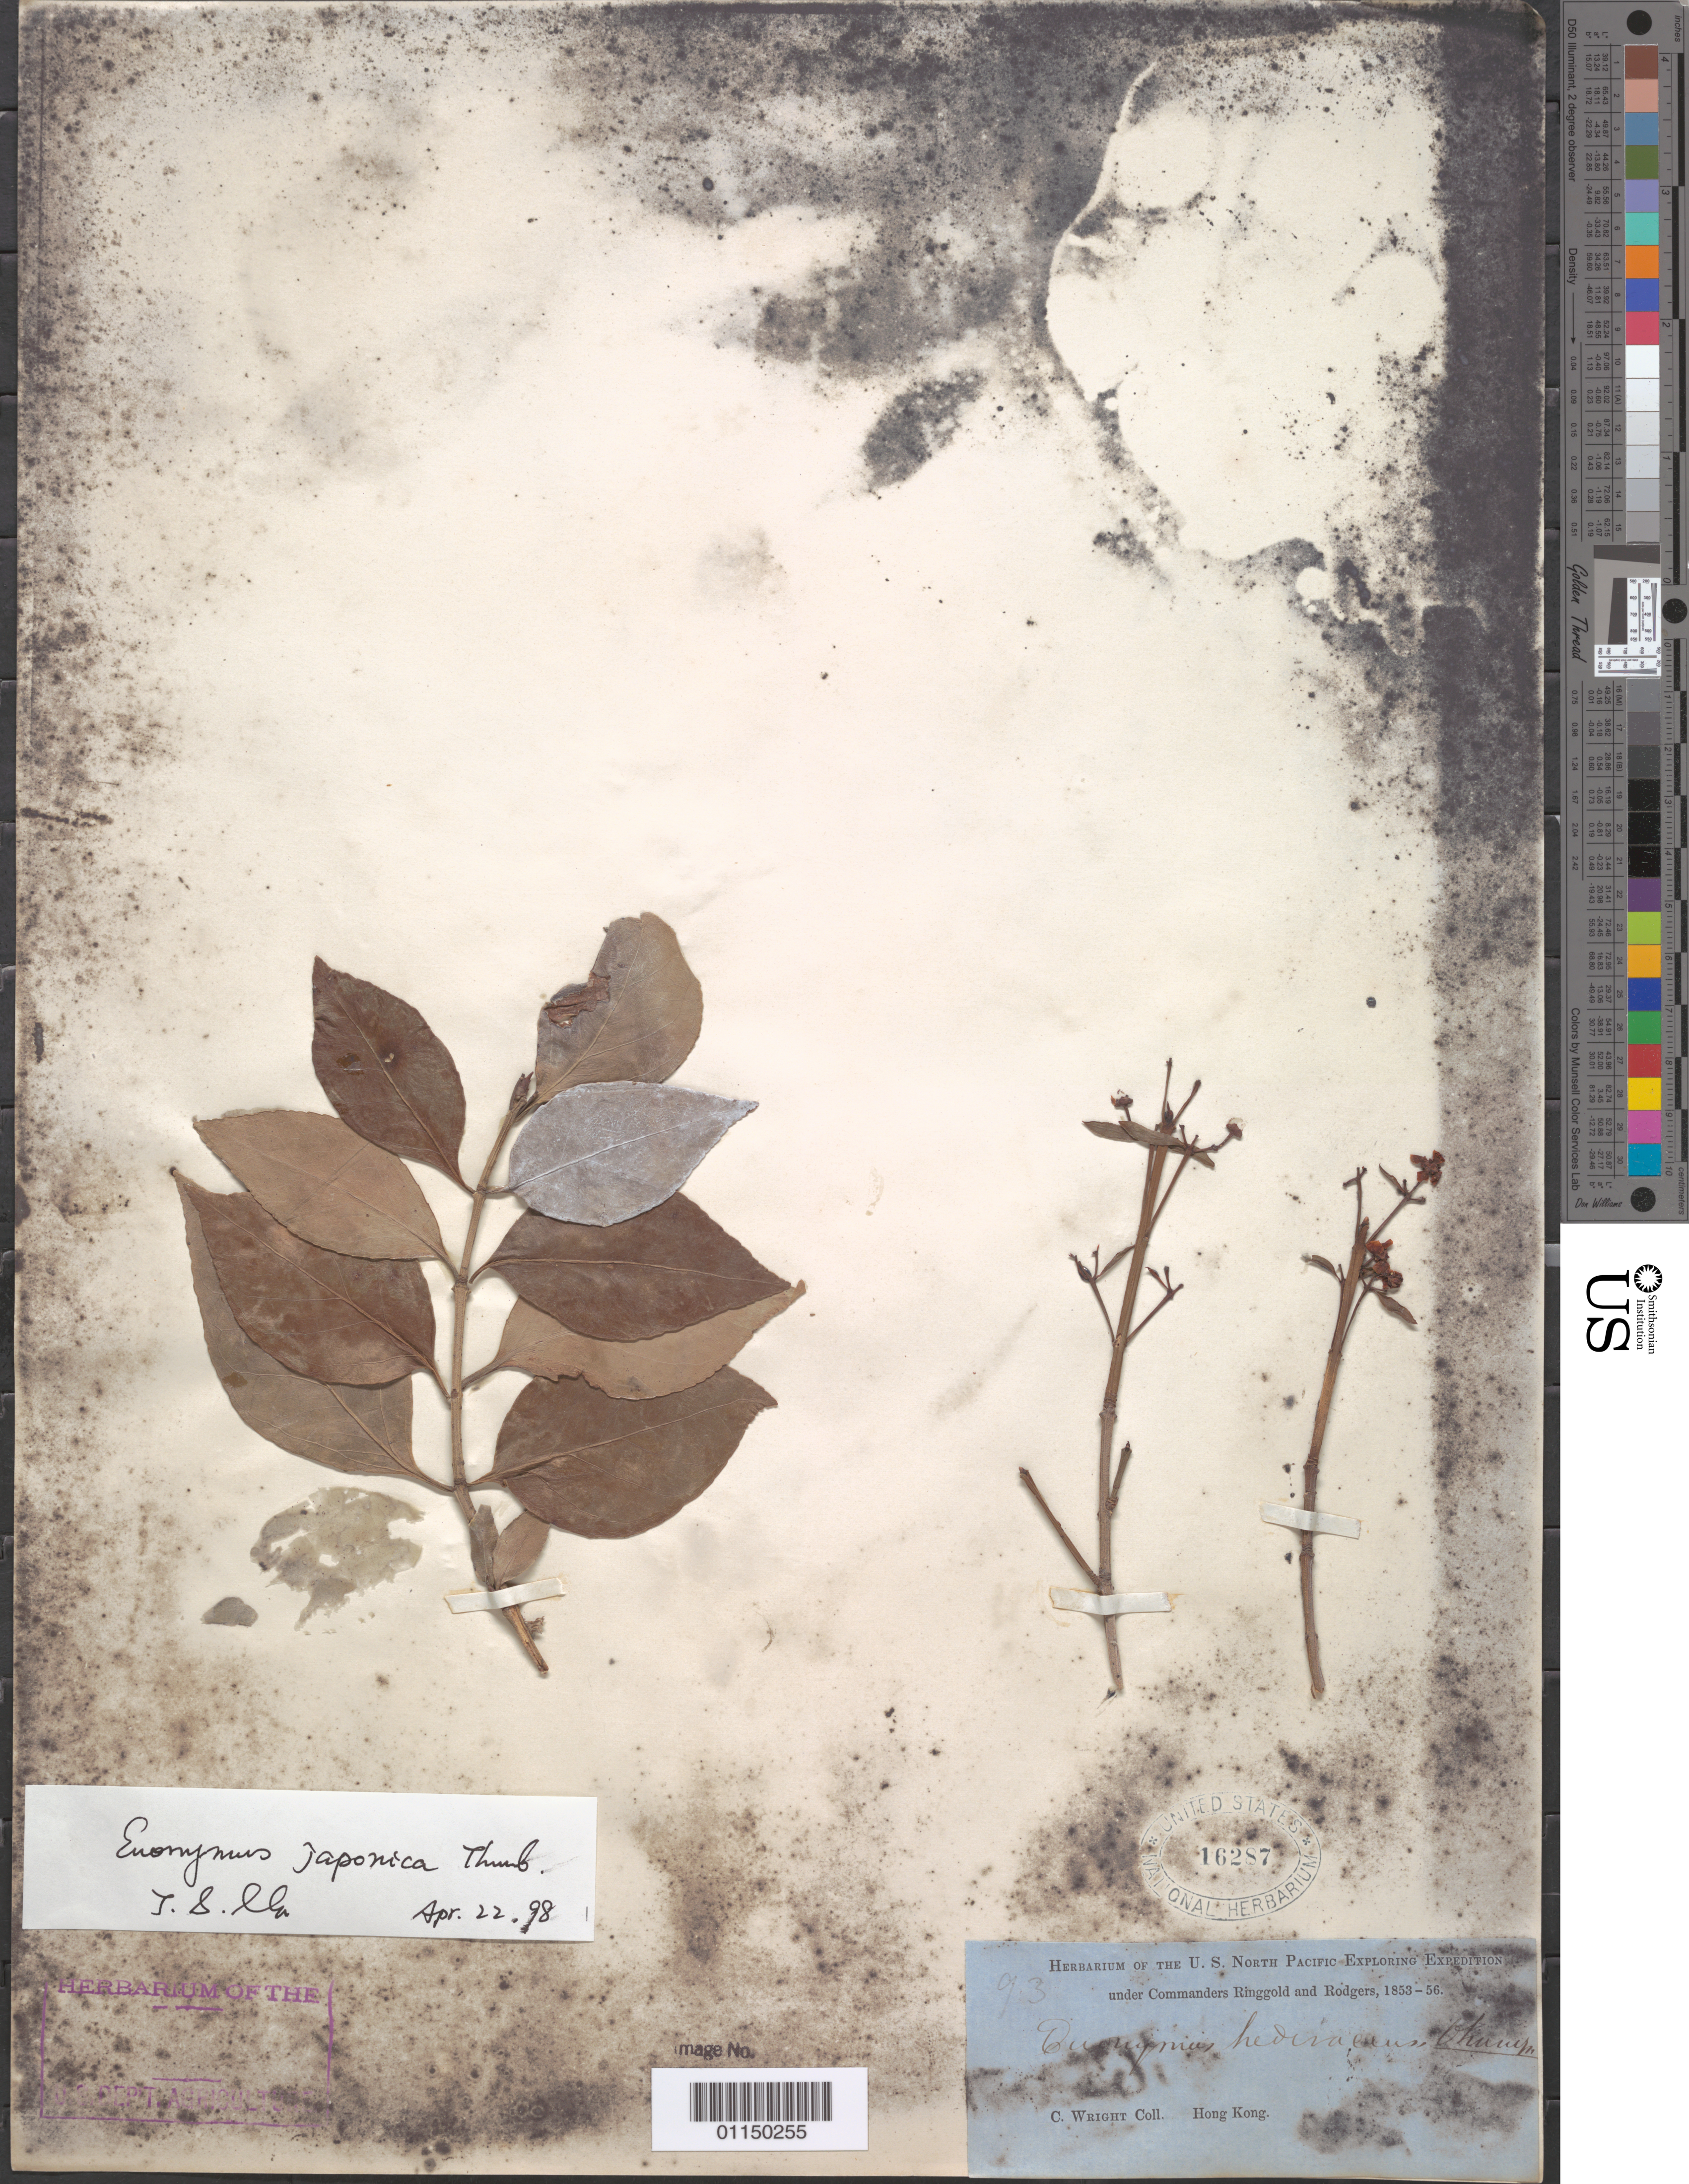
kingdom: Plantae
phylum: Tracheophyta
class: Magnoliopsida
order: Celastrales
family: Celastraceae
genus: Euonymus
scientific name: Euonymus japonicus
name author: Thunb.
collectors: C. Wright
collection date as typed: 1853 to -- -- 1856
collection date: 1853/1856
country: China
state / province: Hong Kong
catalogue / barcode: US 16287